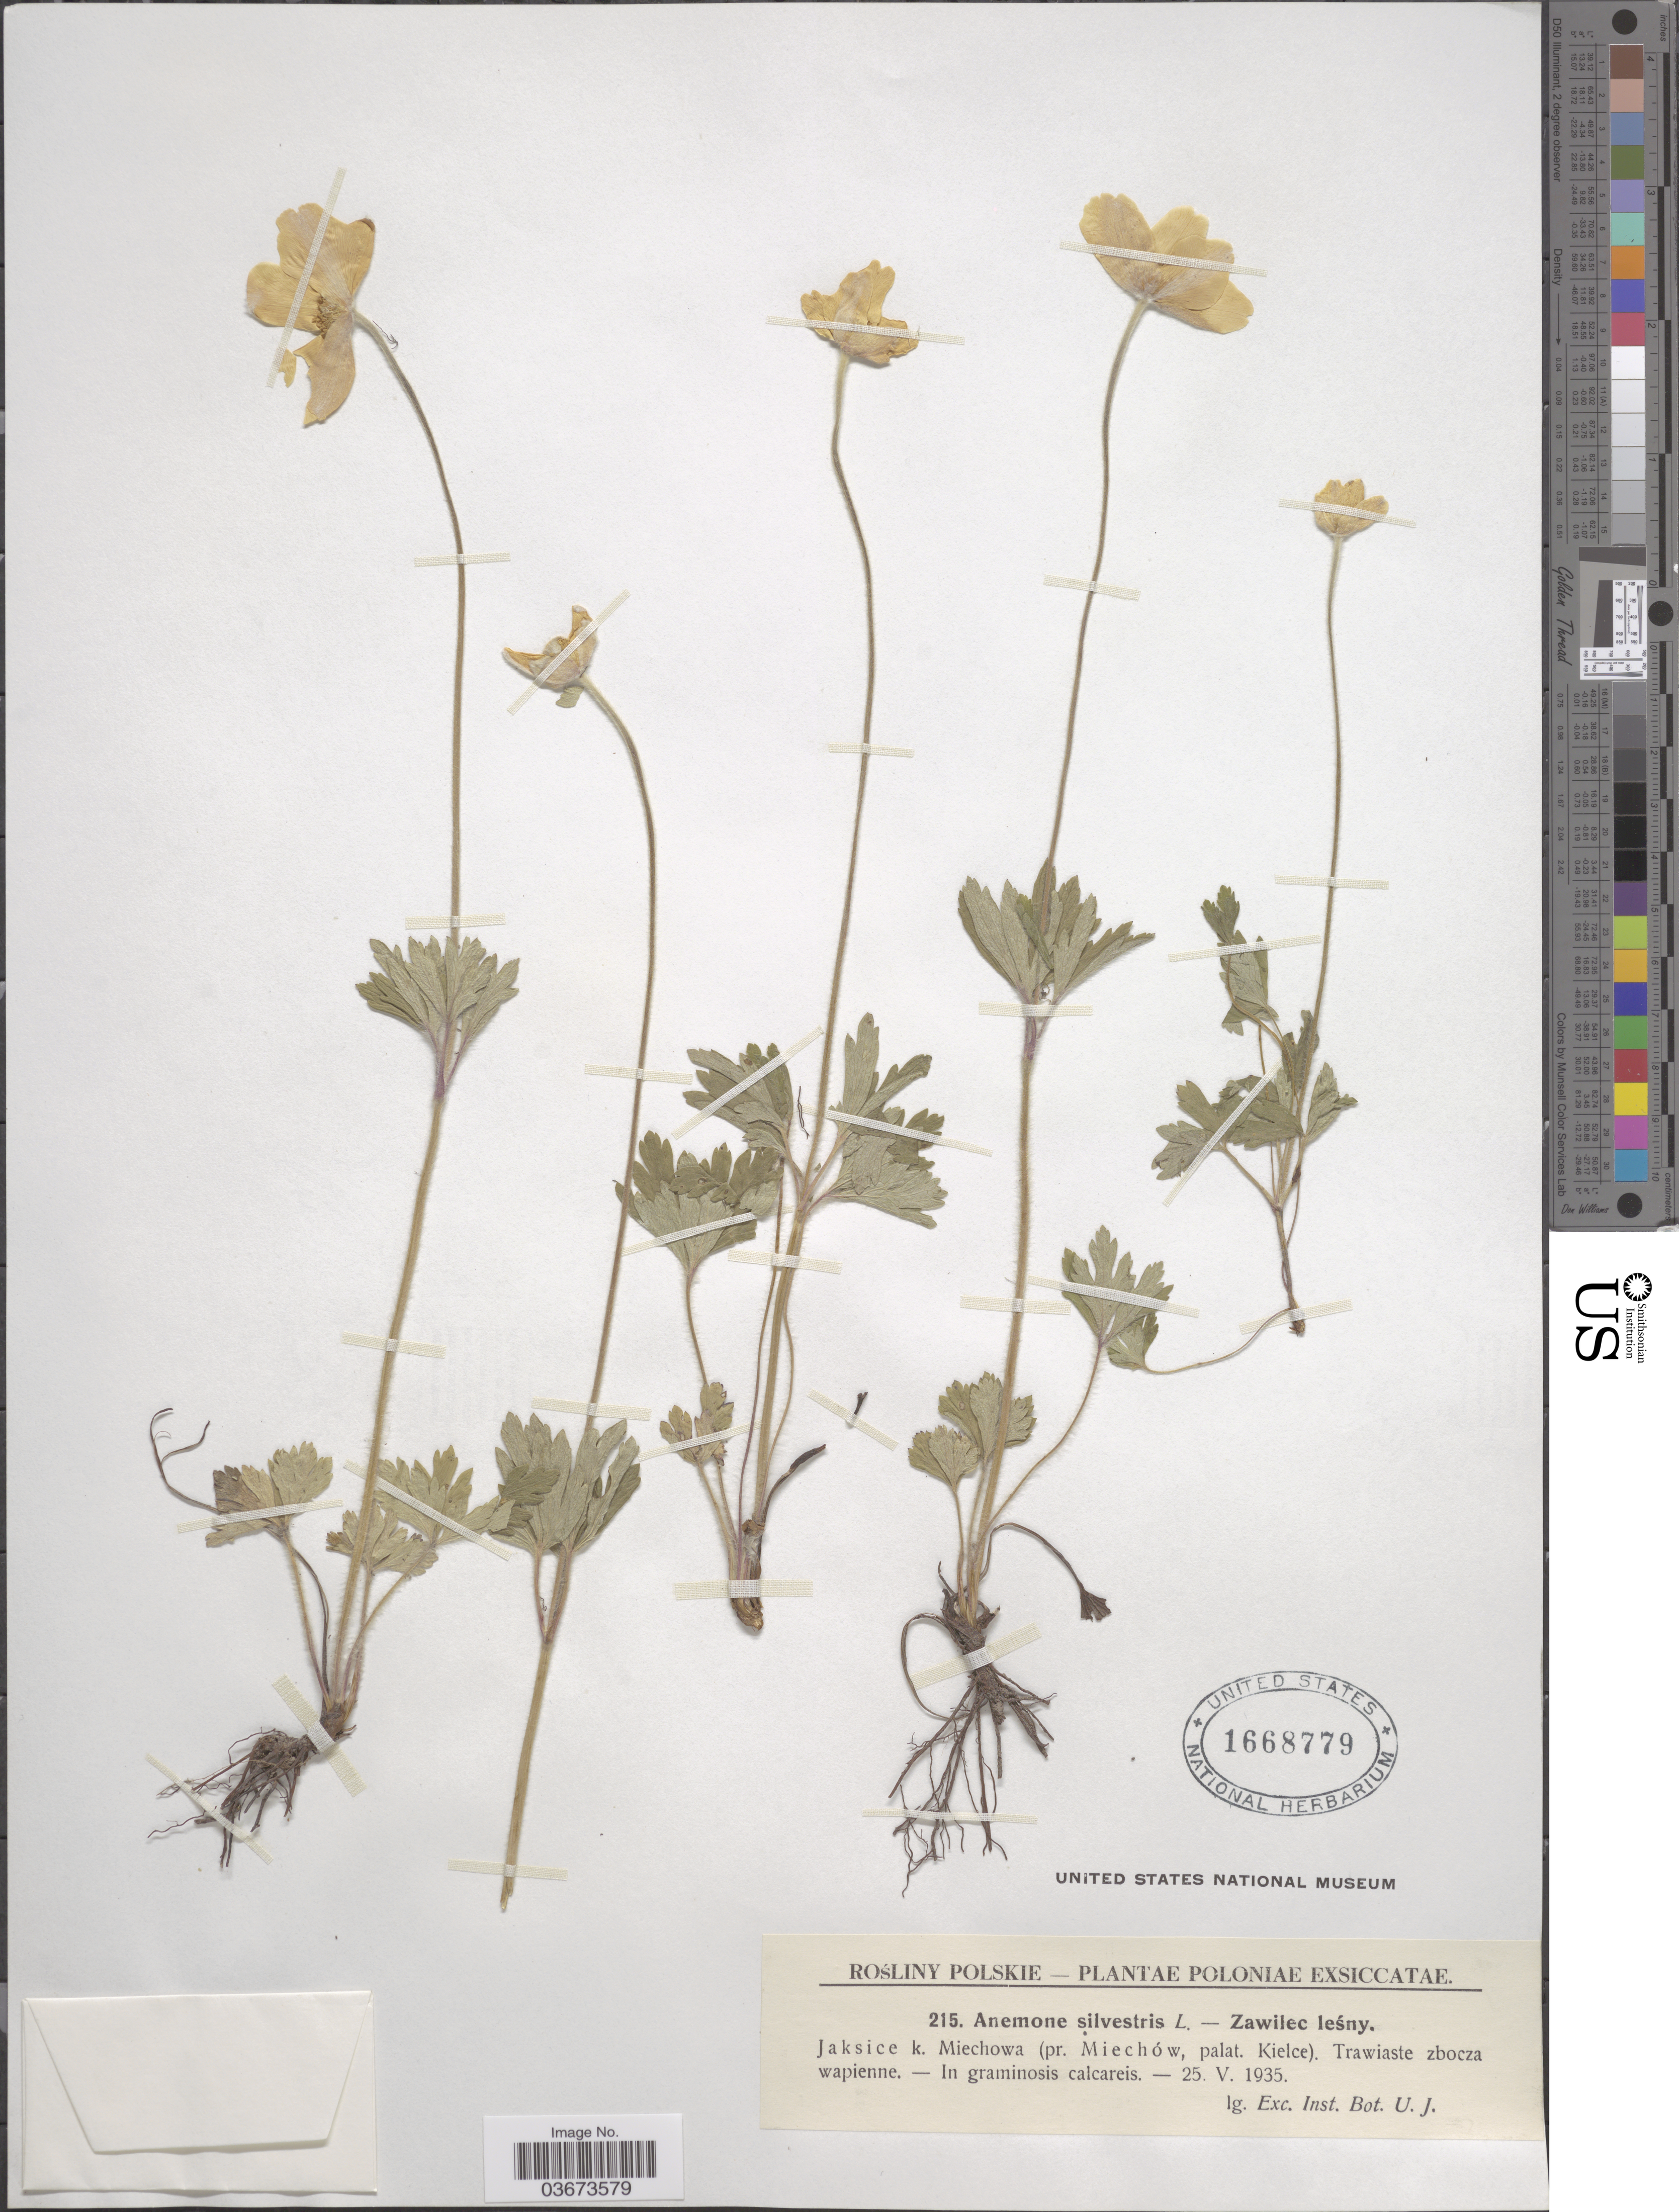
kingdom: Plantae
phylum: Tracheophyta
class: Magnoliopsida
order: Ranunculales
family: Ranunculaceae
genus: Anemone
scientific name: Anemone sylvestris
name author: L.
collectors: Exch. Inst. Bot. U.J.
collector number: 215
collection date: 1935-05-25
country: Poland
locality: Poloniae. Jaksice k. Miechowa (pr. Miechów, palat. Kielce). [unsure placement] Trawiaste zbocza wapienne.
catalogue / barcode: US 1668779